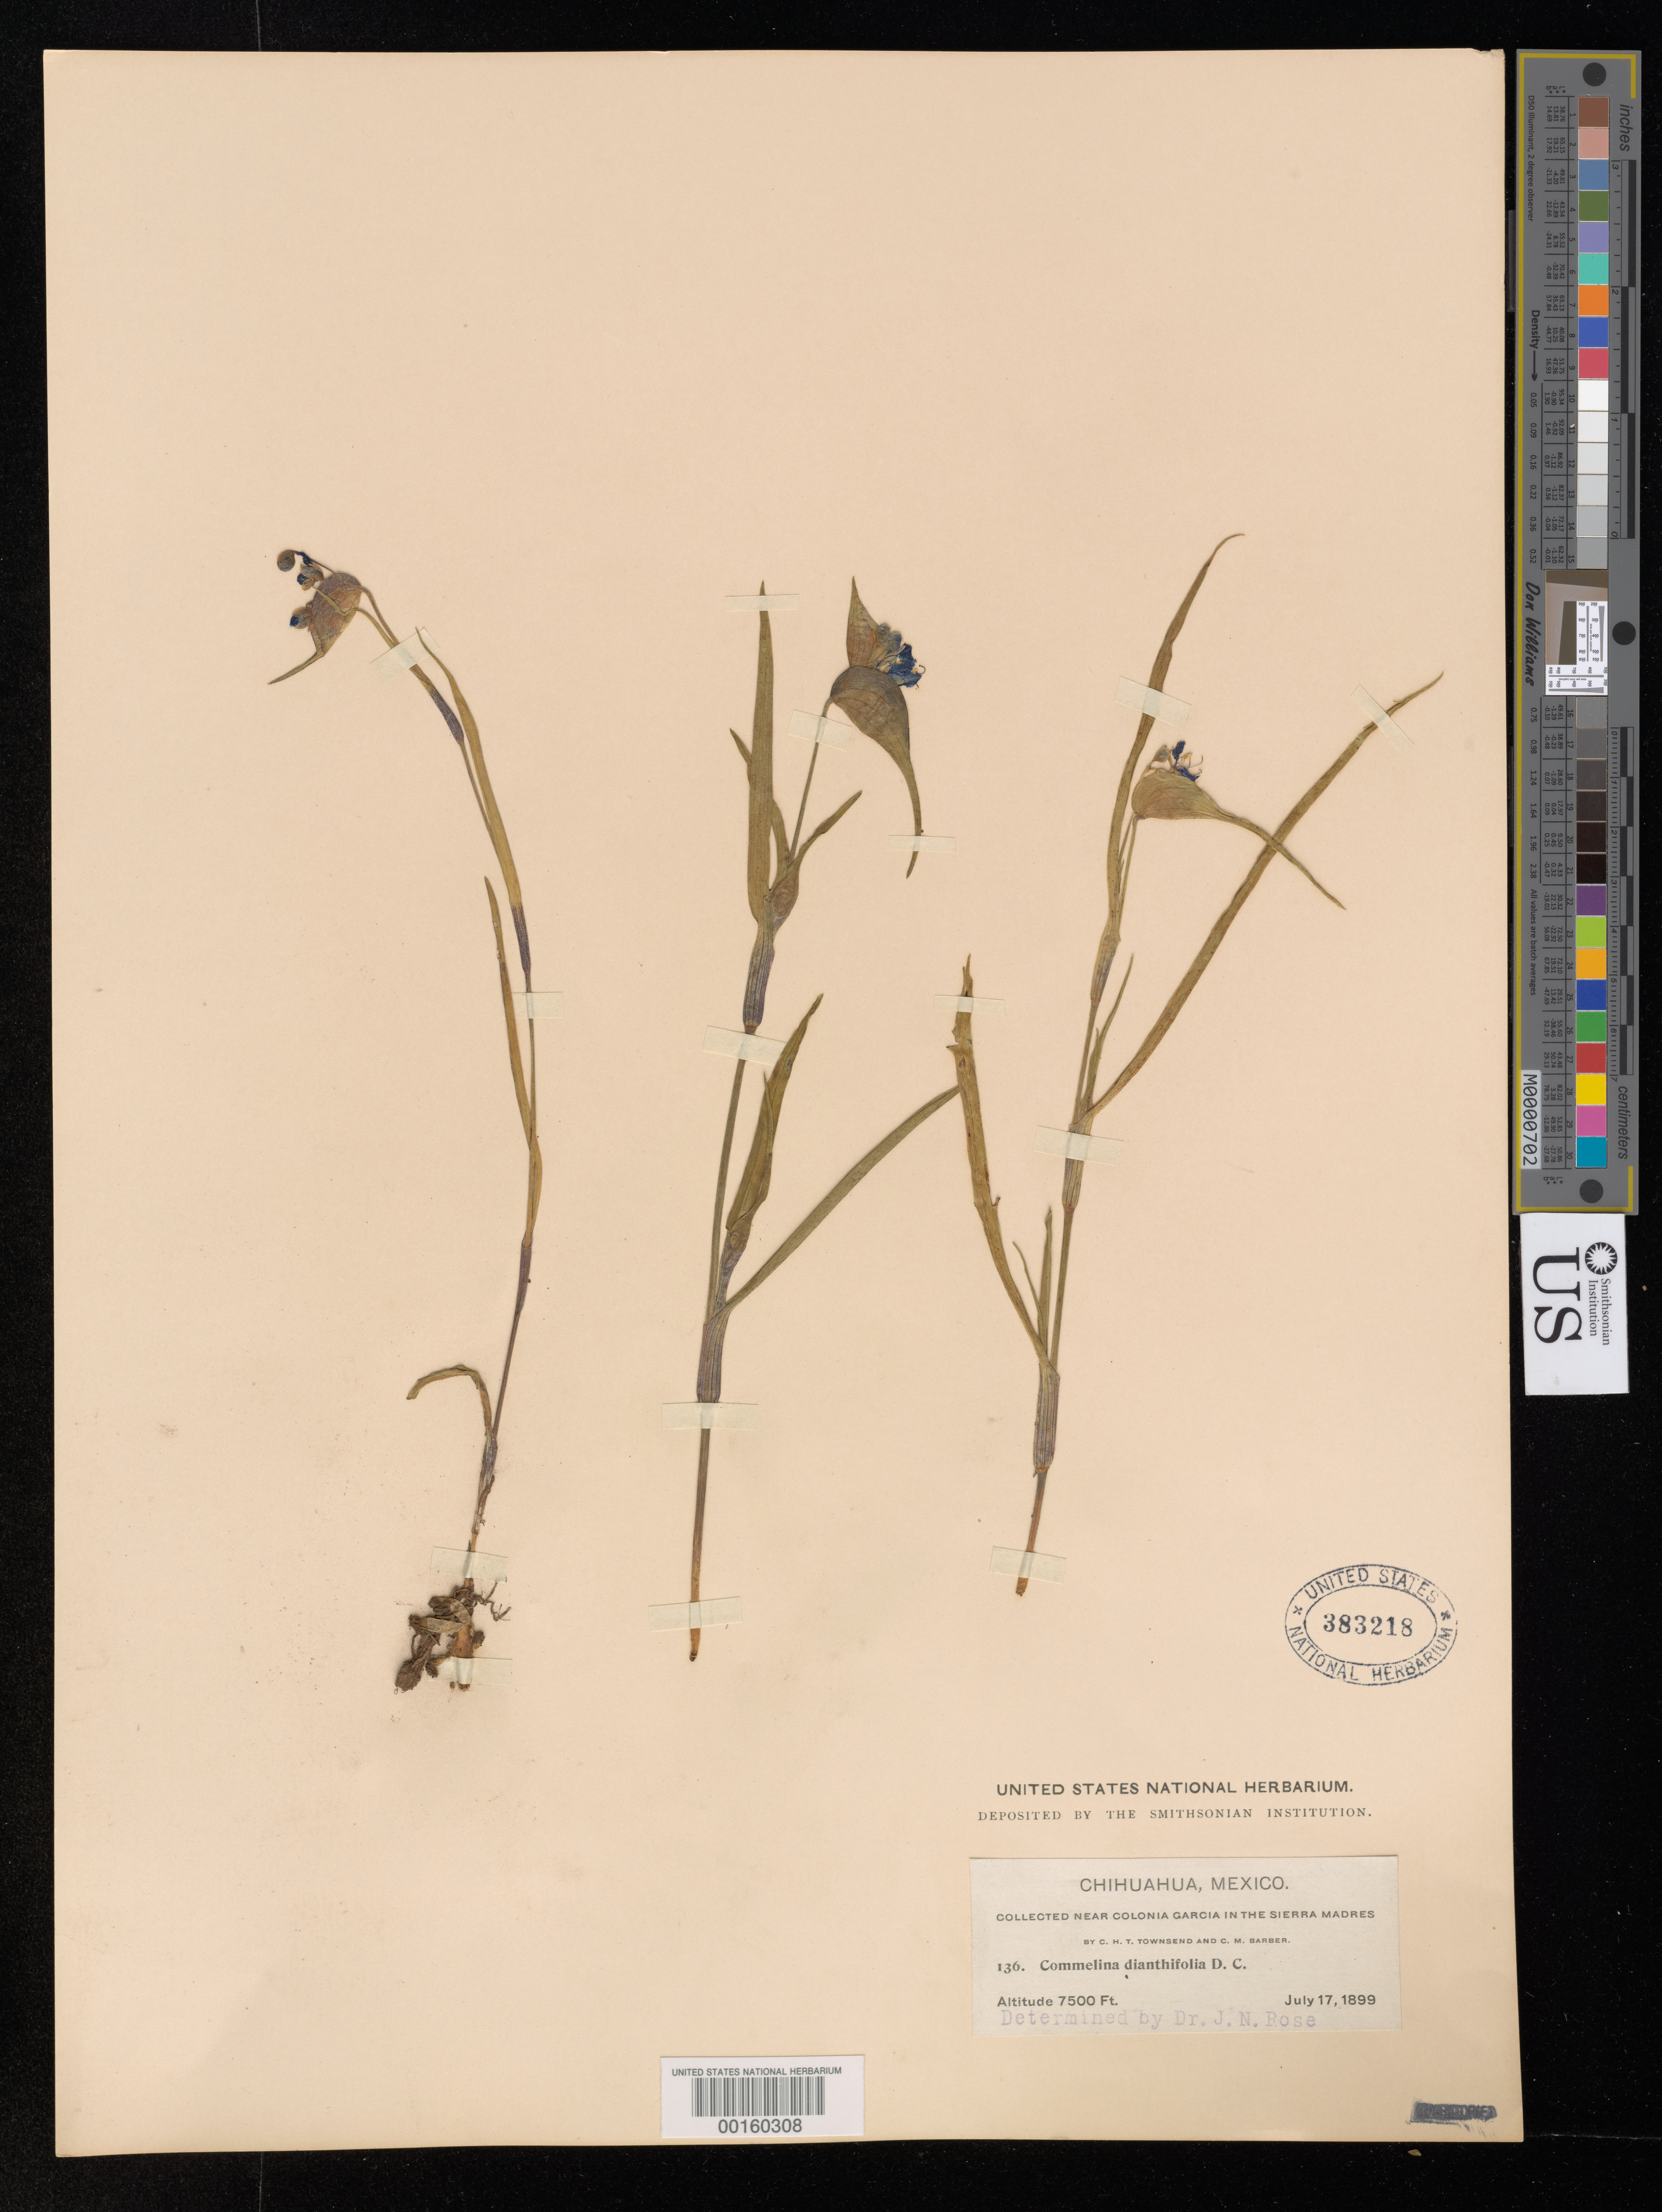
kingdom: Plantae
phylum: Tracheophyta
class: Liliopsida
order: Commelinales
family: Commelinaceae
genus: Commelina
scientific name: Commelina dianthifolia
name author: Redouté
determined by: Rose, Joseph N.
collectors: C. H. T. Townsend & C. Barber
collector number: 136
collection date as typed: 17 Jul 1899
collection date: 1899-07-17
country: Mexico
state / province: Chihuahua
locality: Colonia Garcia in the Sierra Madres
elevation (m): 2288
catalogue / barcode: US 383218